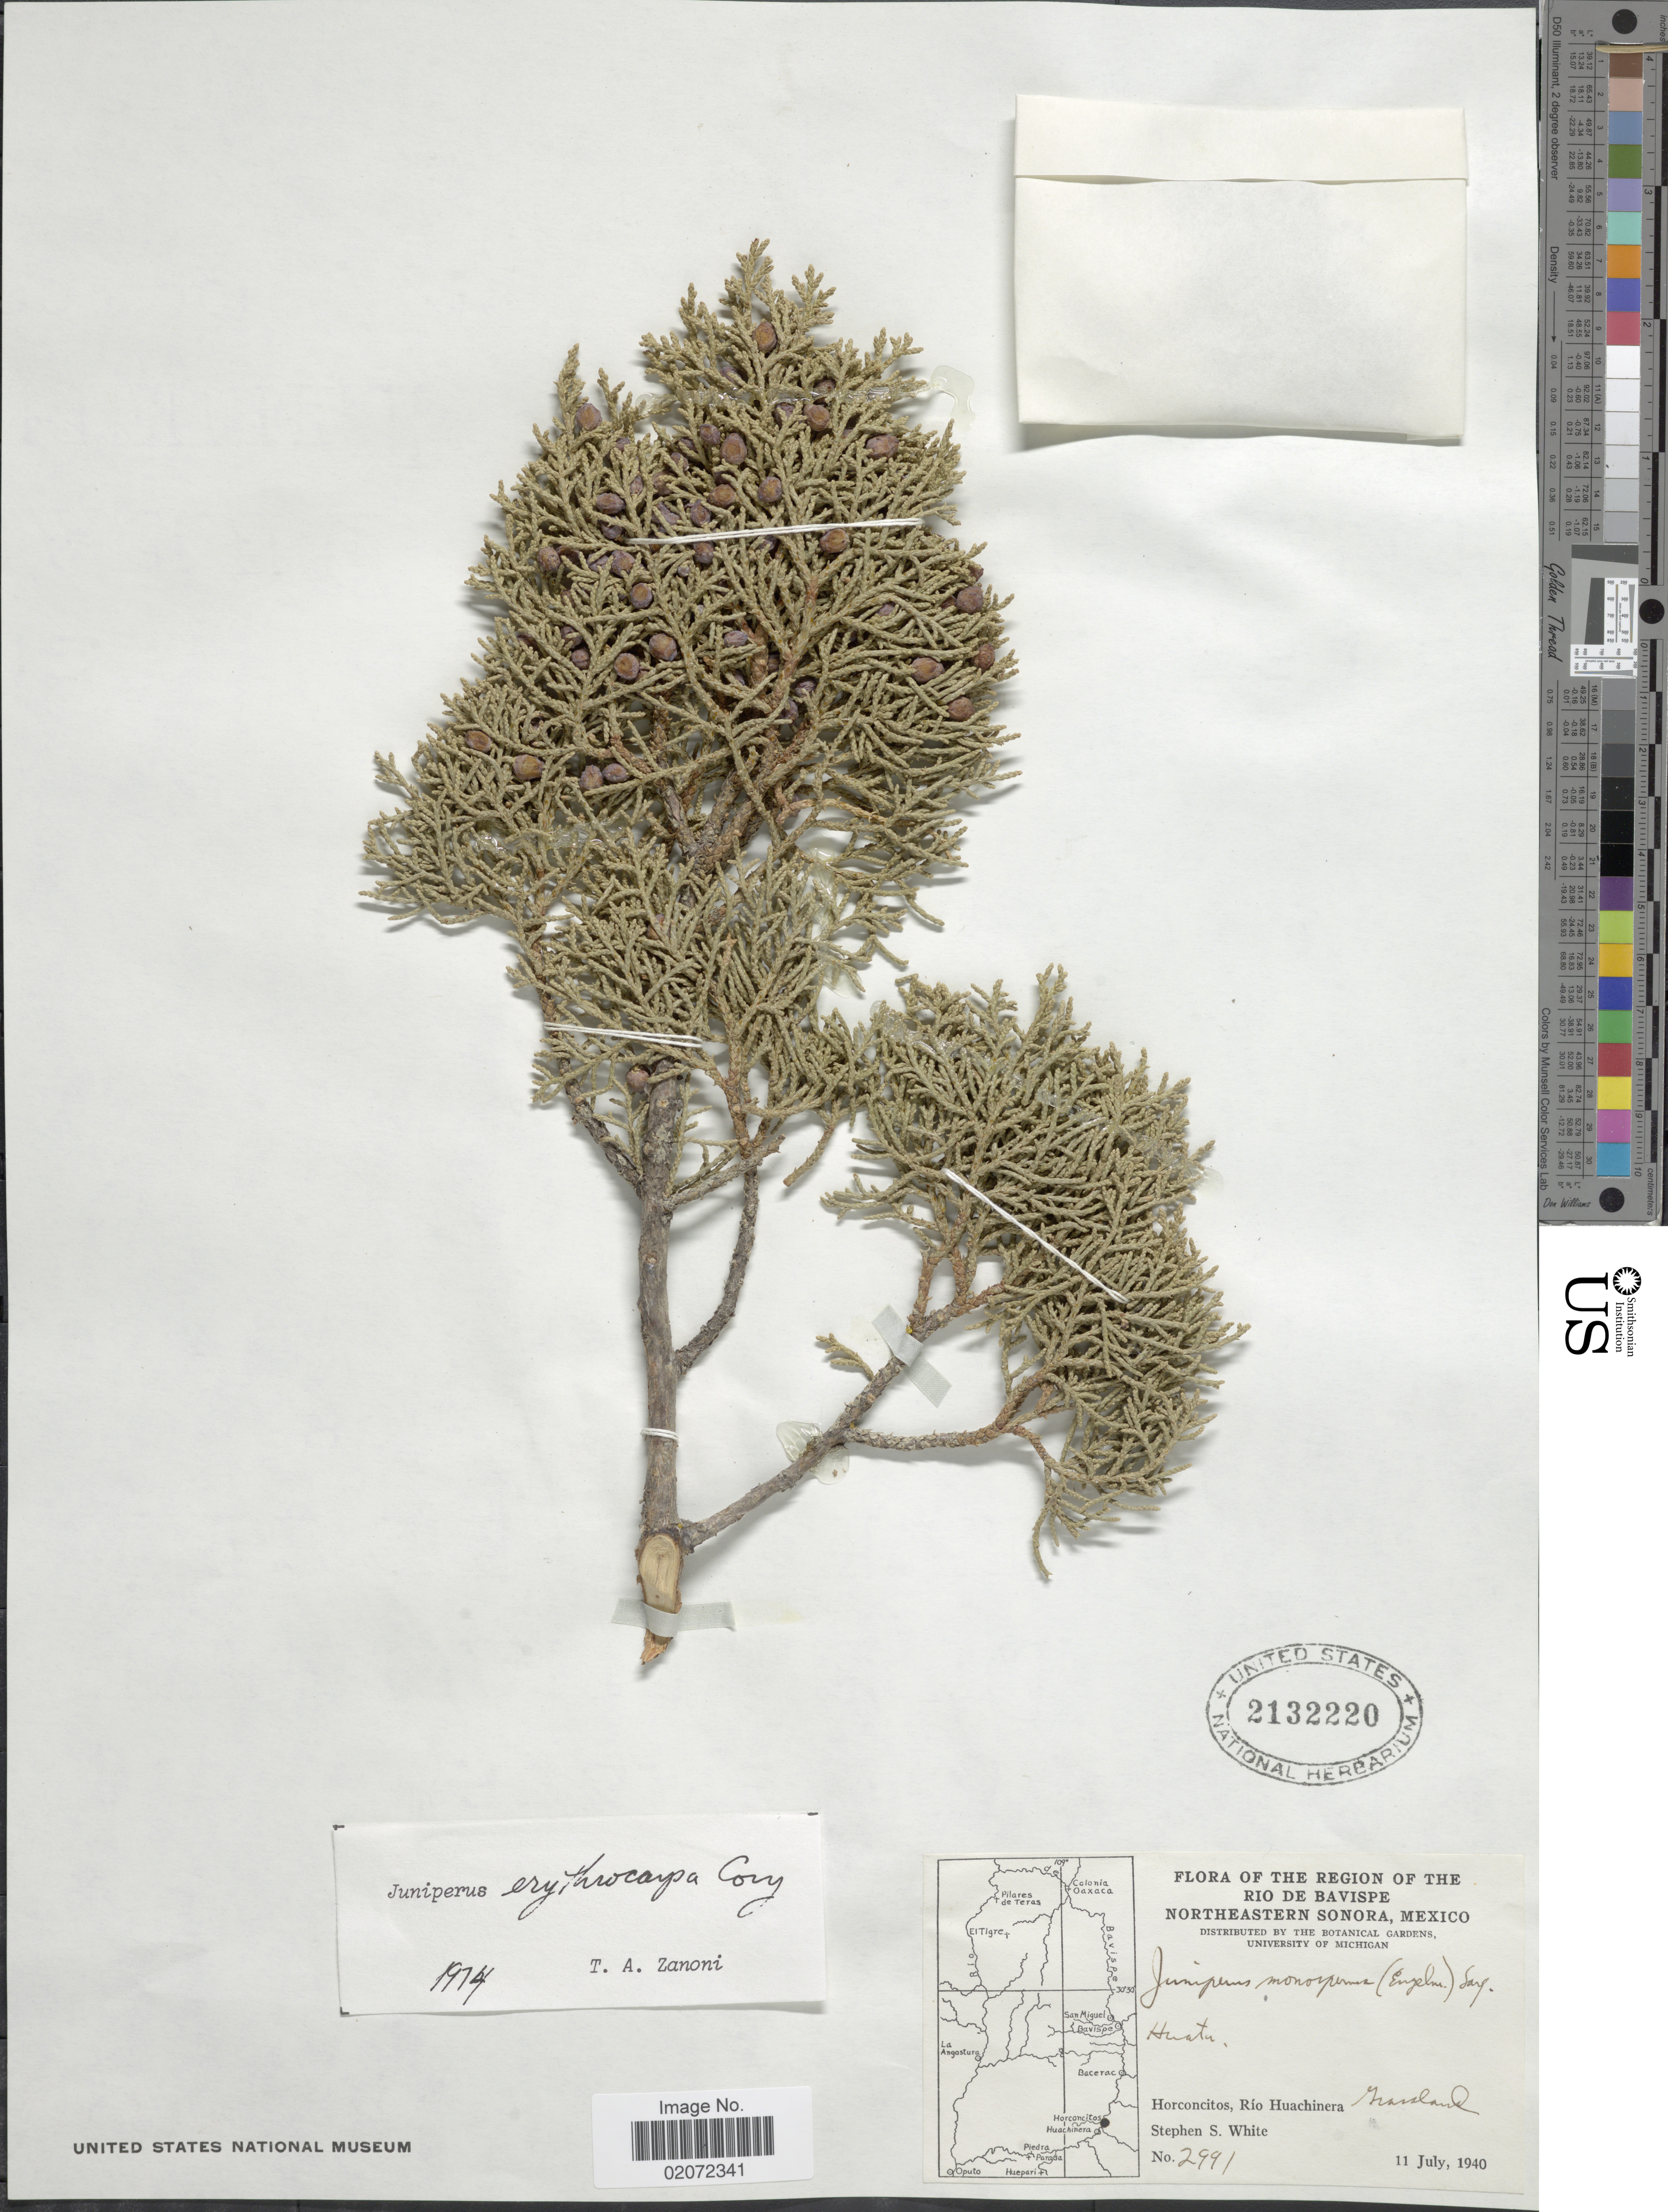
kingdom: Plantae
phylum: Tracheophyta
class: Pinopsida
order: Pinales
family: Cupressaceae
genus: Juniperus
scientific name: Juniperus arizonica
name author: (R.P. Adams) R.P. Adams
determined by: Ferguson, G. M.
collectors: S. S. White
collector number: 2991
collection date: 1940-07-11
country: Mexico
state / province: Sonora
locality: Region of the Rio de Bavispe, Northeastern Sonora. Horconcitos, Río Huachinera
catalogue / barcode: US 2132220